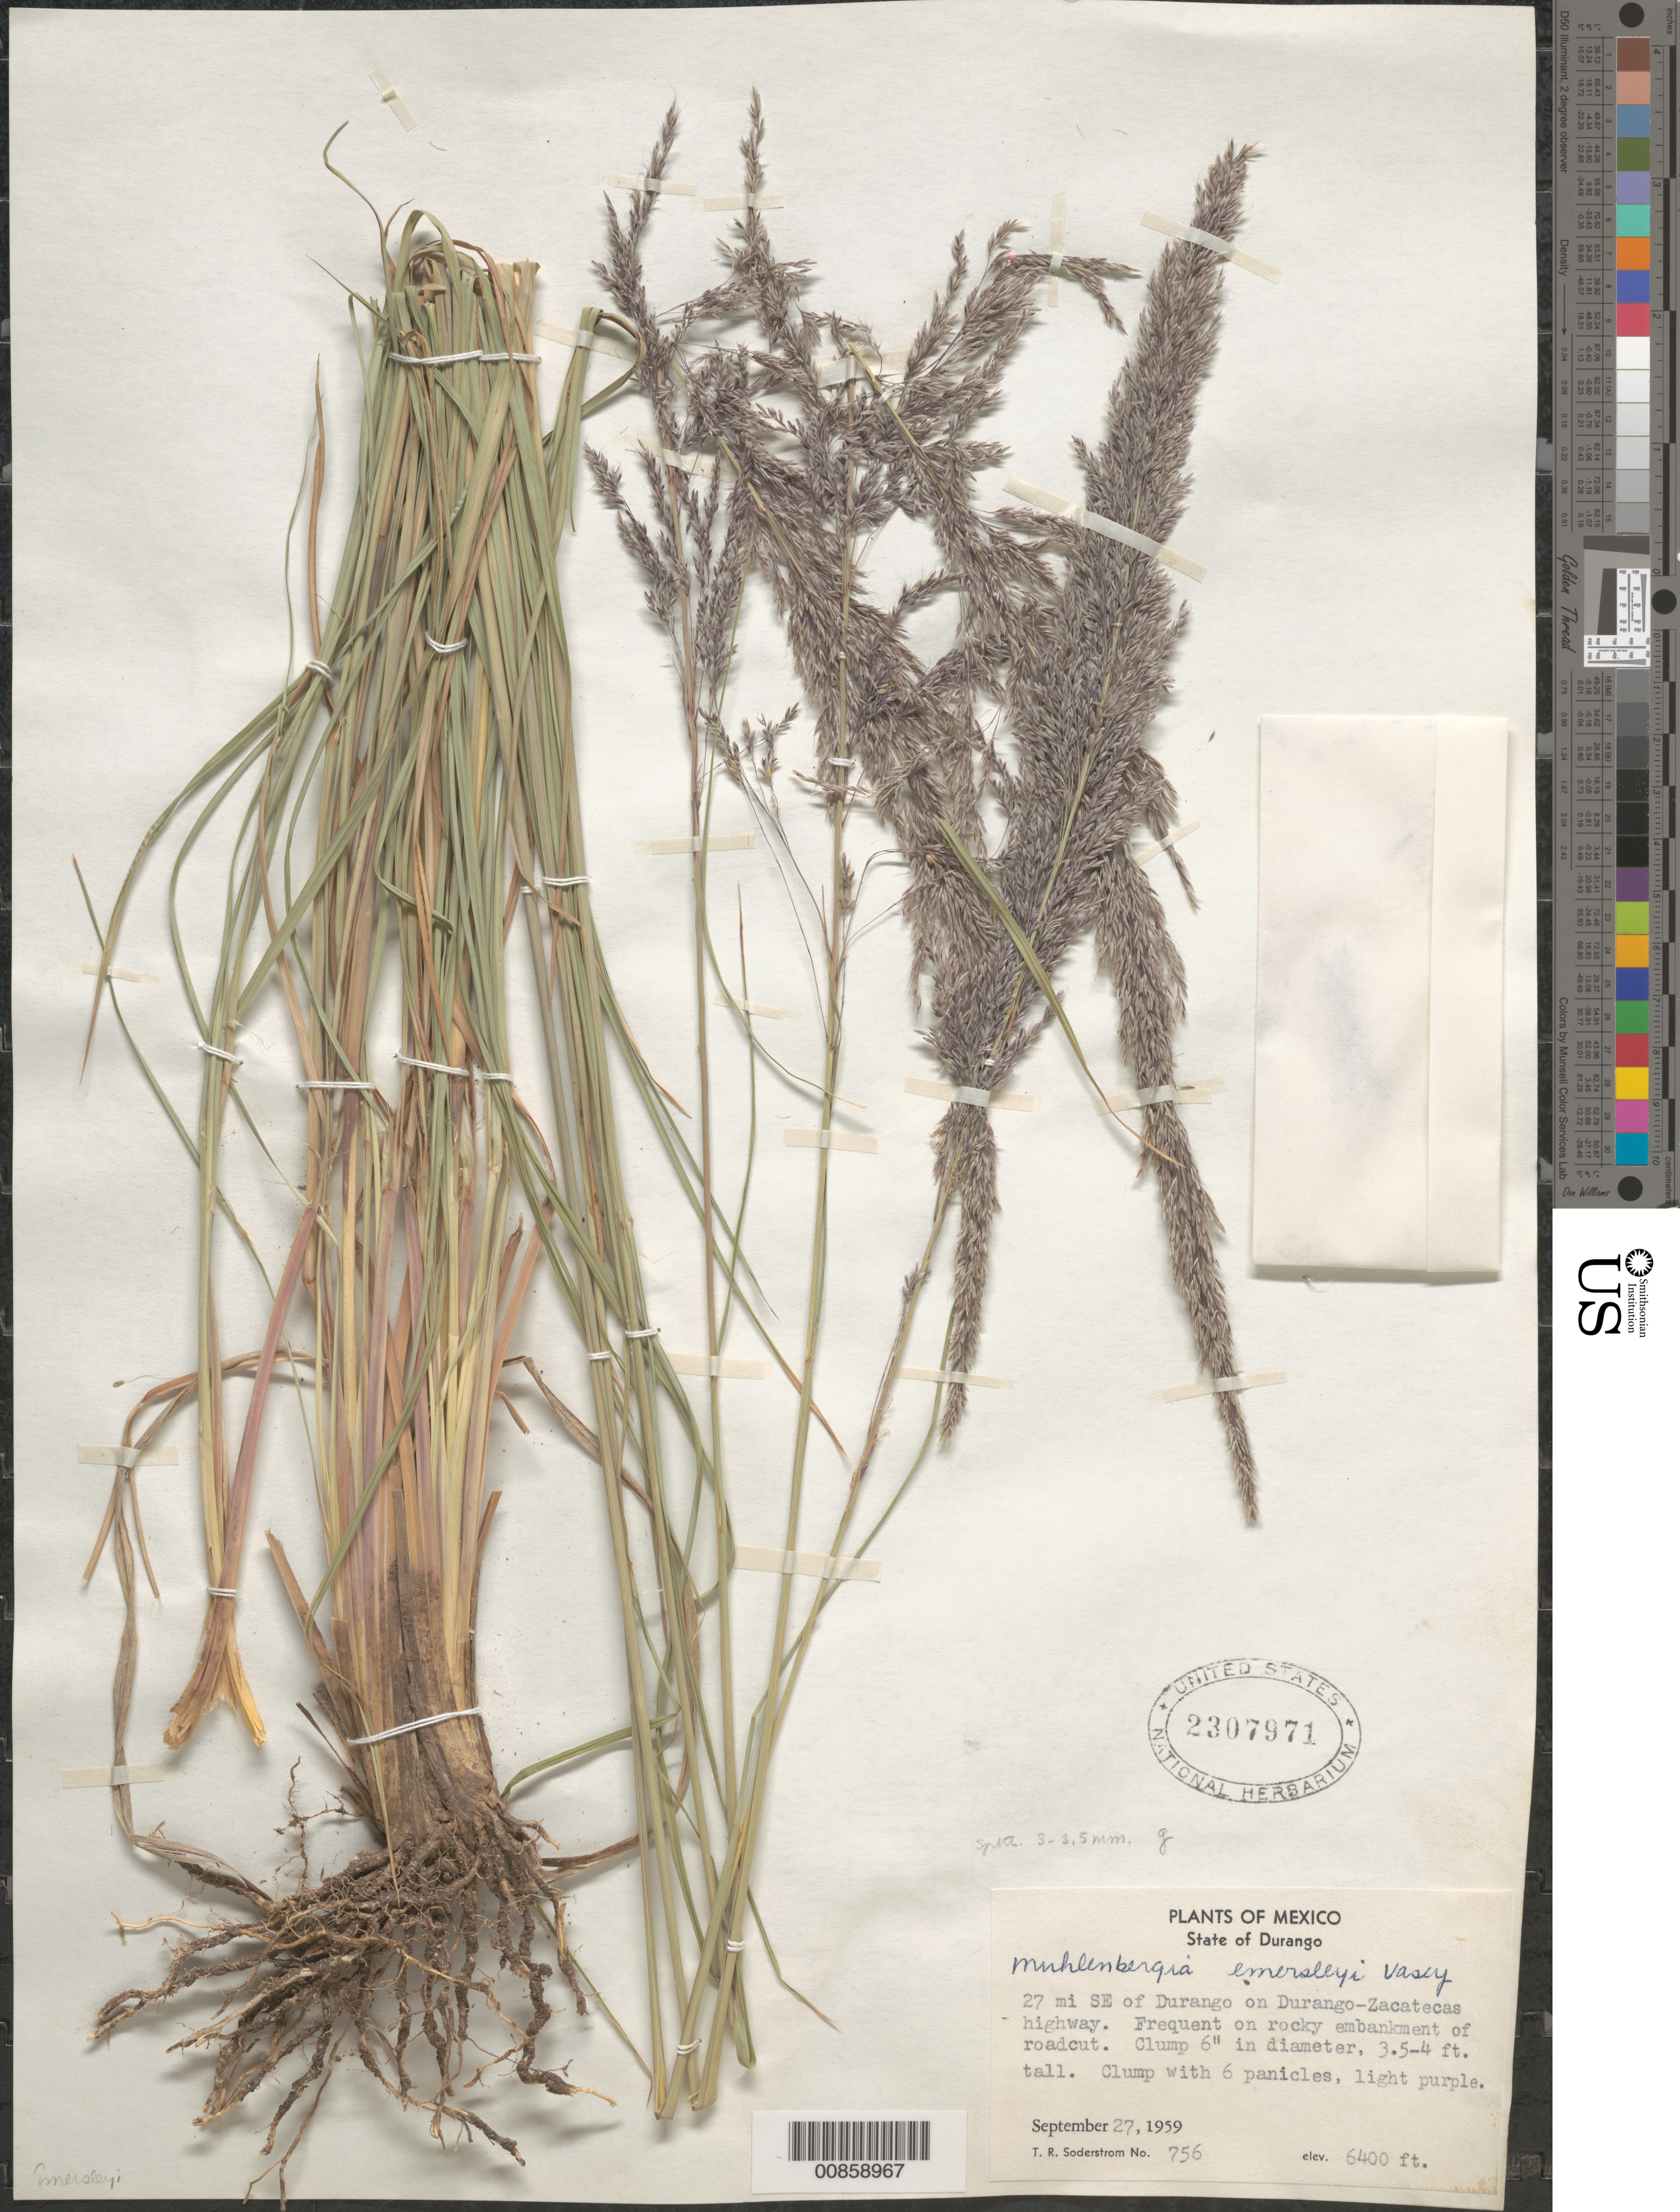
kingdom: Plantae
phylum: Tracheophyta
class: Liliopsida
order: Poales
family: Poaceae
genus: Muhlenbergia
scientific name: Muhlenbergia emersleyi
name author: Vasey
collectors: T. R. Soderstrom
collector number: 756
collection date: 1959-09-27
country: Mexico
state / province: Durango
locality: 27 mi SE of Durango on Durango-Zacatecas highway.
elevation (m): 1951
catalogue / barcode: US 2307971